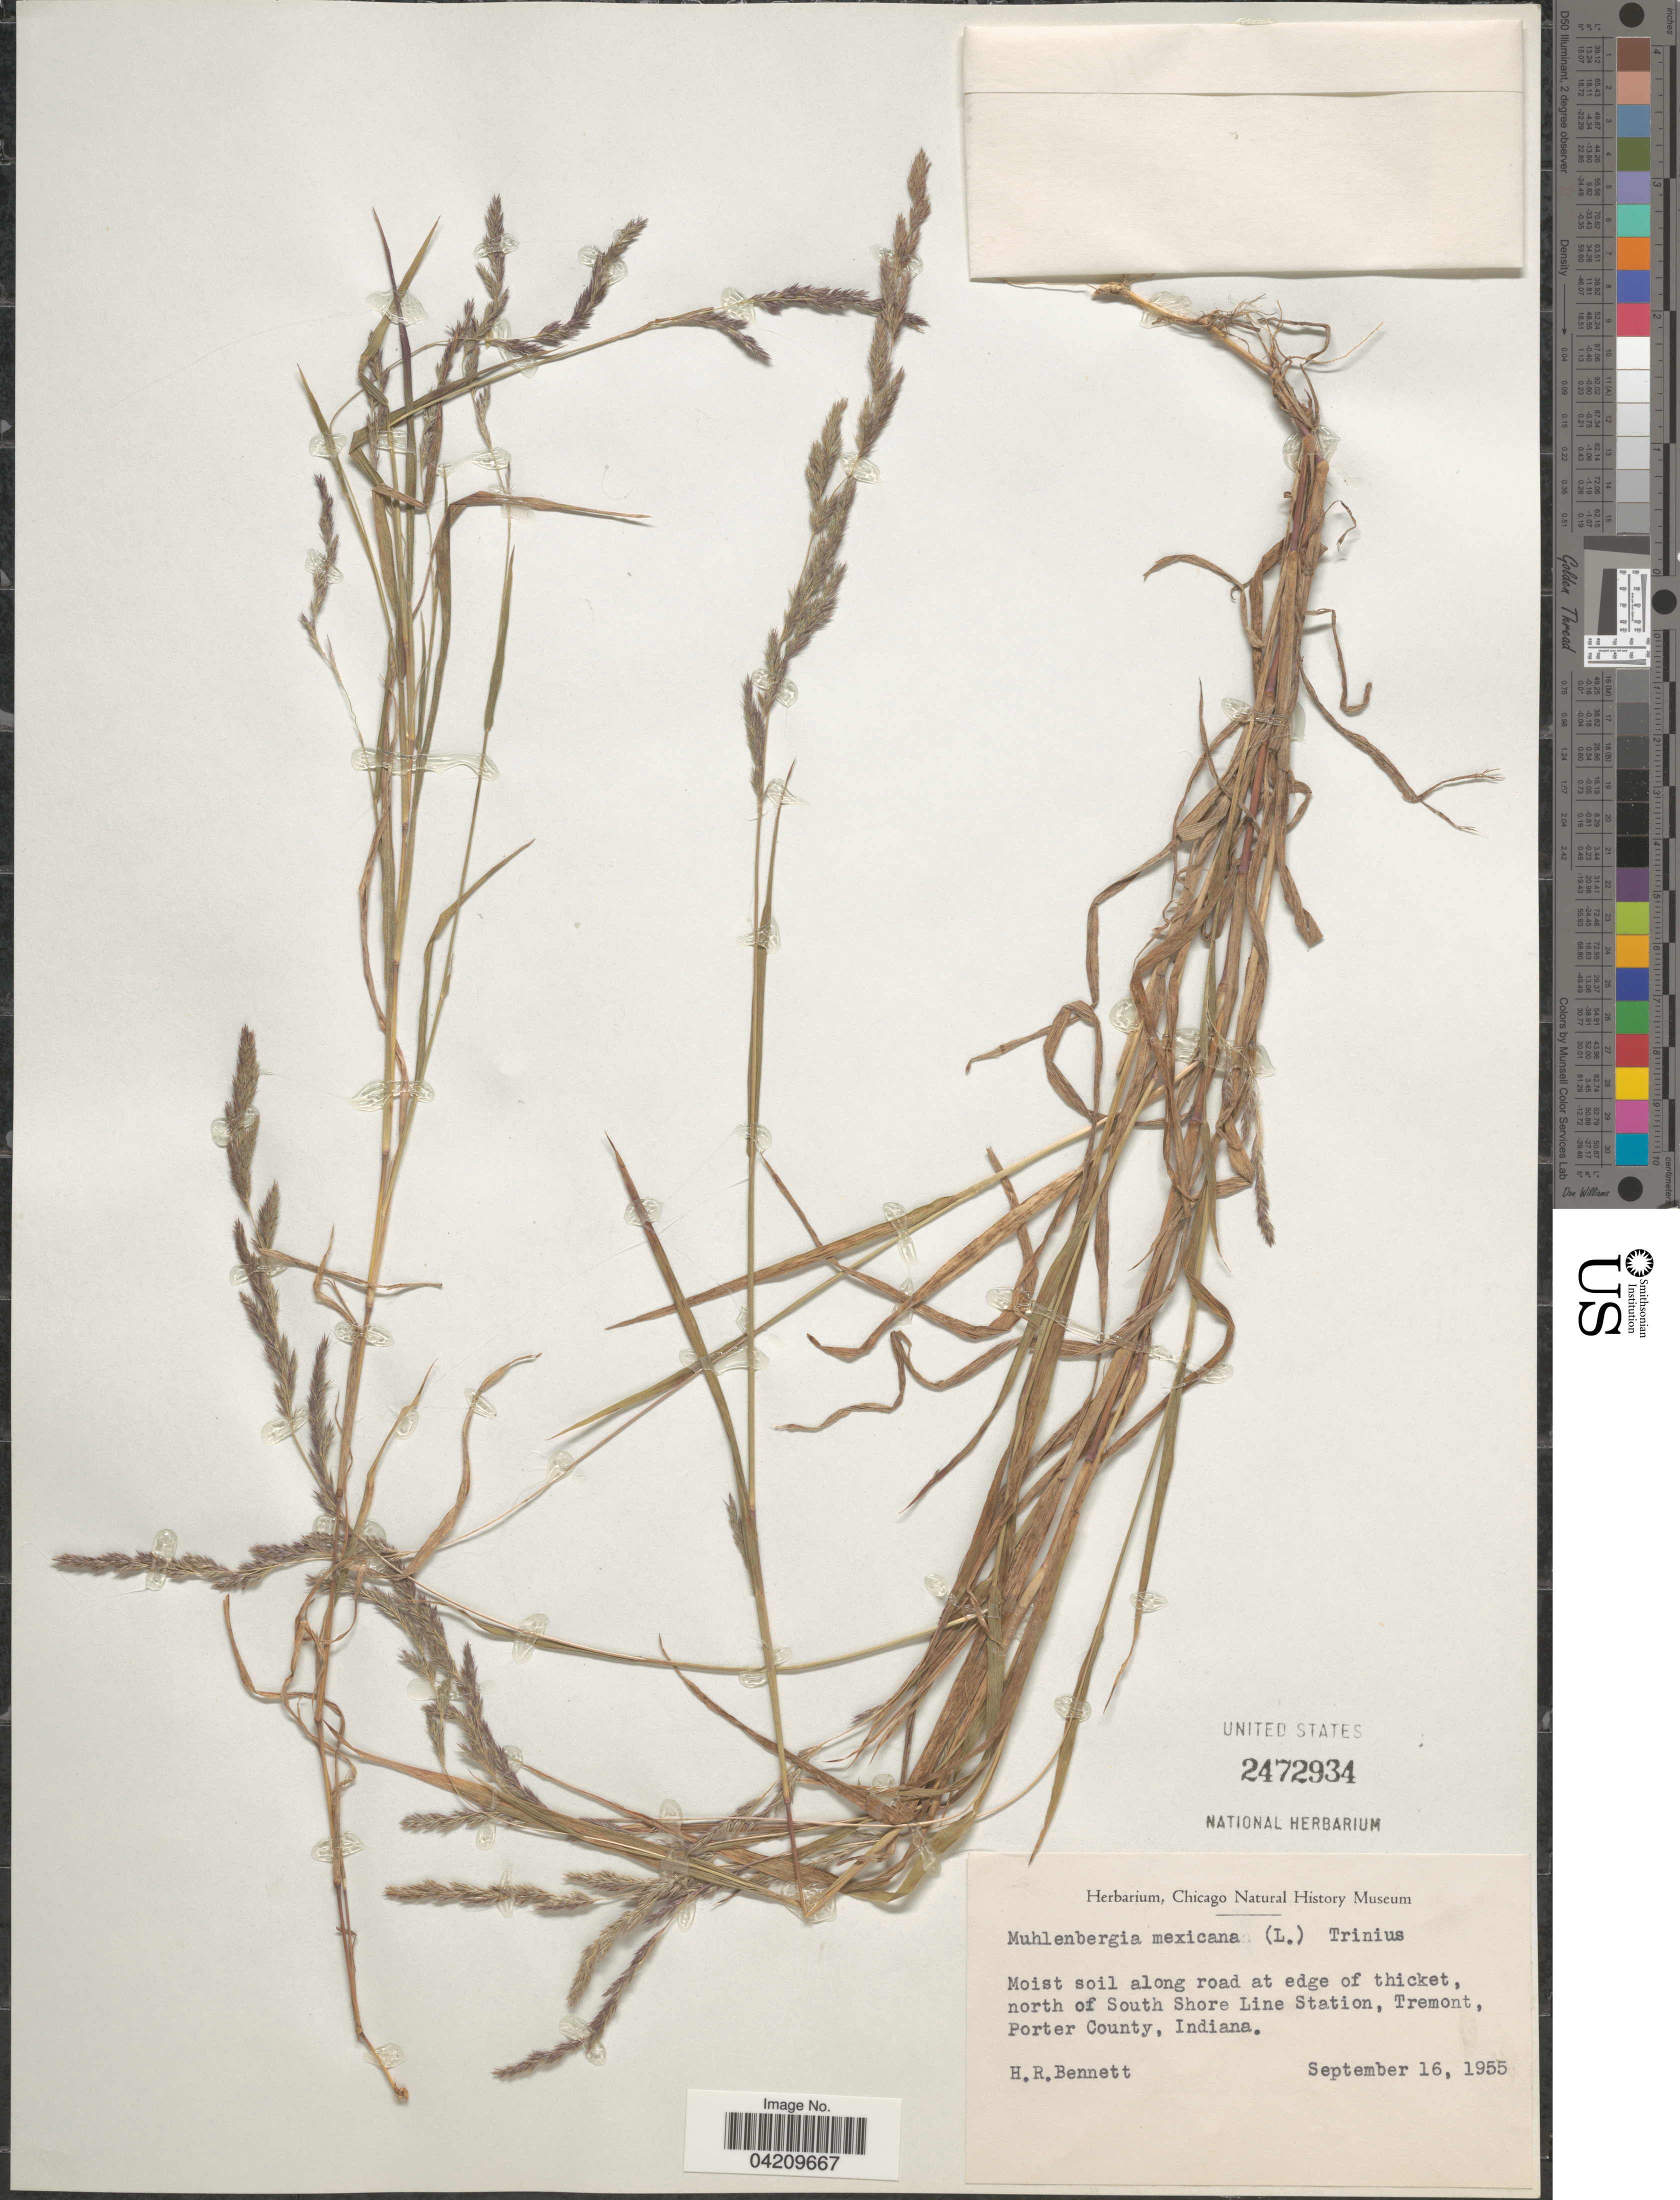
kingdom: Plantae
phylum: Tracheophyta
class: Liliopsida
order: Poales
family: Poaceae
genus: Muhlenbergia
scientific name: Muhlenbergia mexicana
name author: (L.) Trin.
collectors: H. R. Bennett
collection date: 1955-09-16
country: United States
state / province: Indiana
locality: North of South Shore Line Station, Tremont, Porter County.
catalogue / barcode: US 2472934